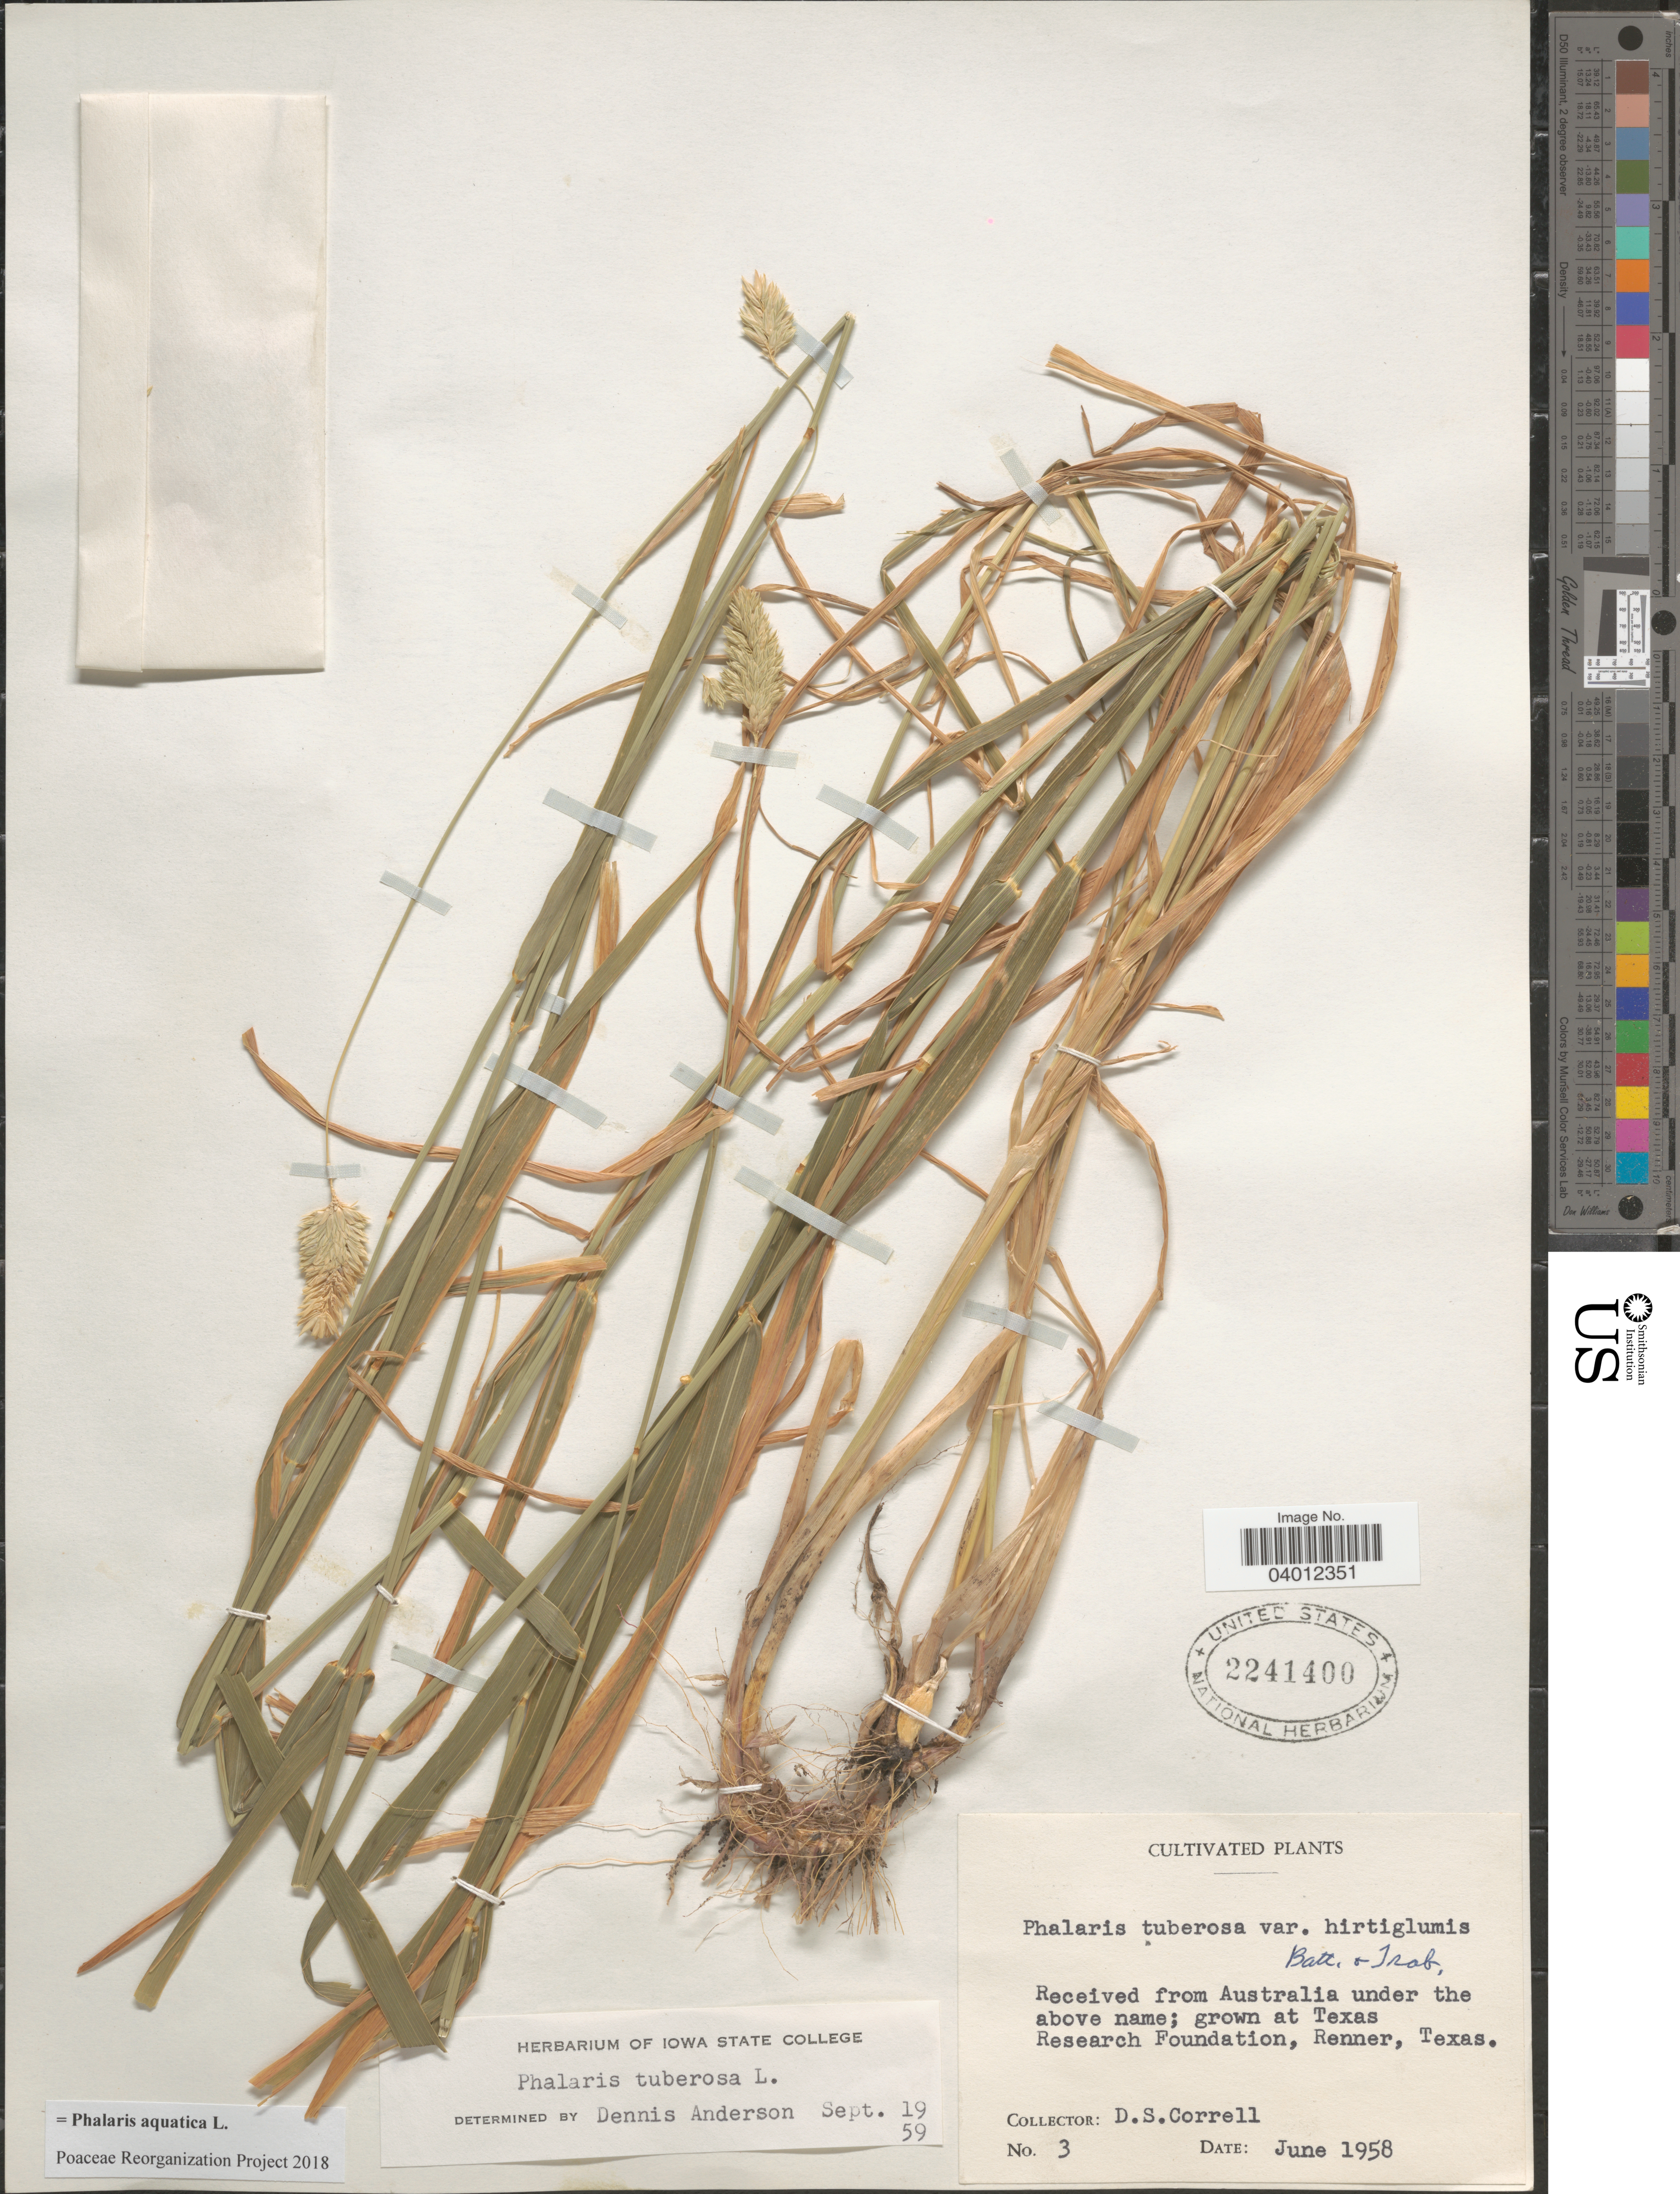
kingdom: Plantae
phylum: Tracheophyta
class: Liliopsida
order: Poales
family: Poaceae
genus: Phalaris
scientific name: Phalaris aquatica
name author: L.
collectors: D. S. Correll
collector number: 3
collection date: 1958-06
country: United States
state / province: Texas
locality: Research Foundation, Renner.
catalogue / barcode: US 2241400